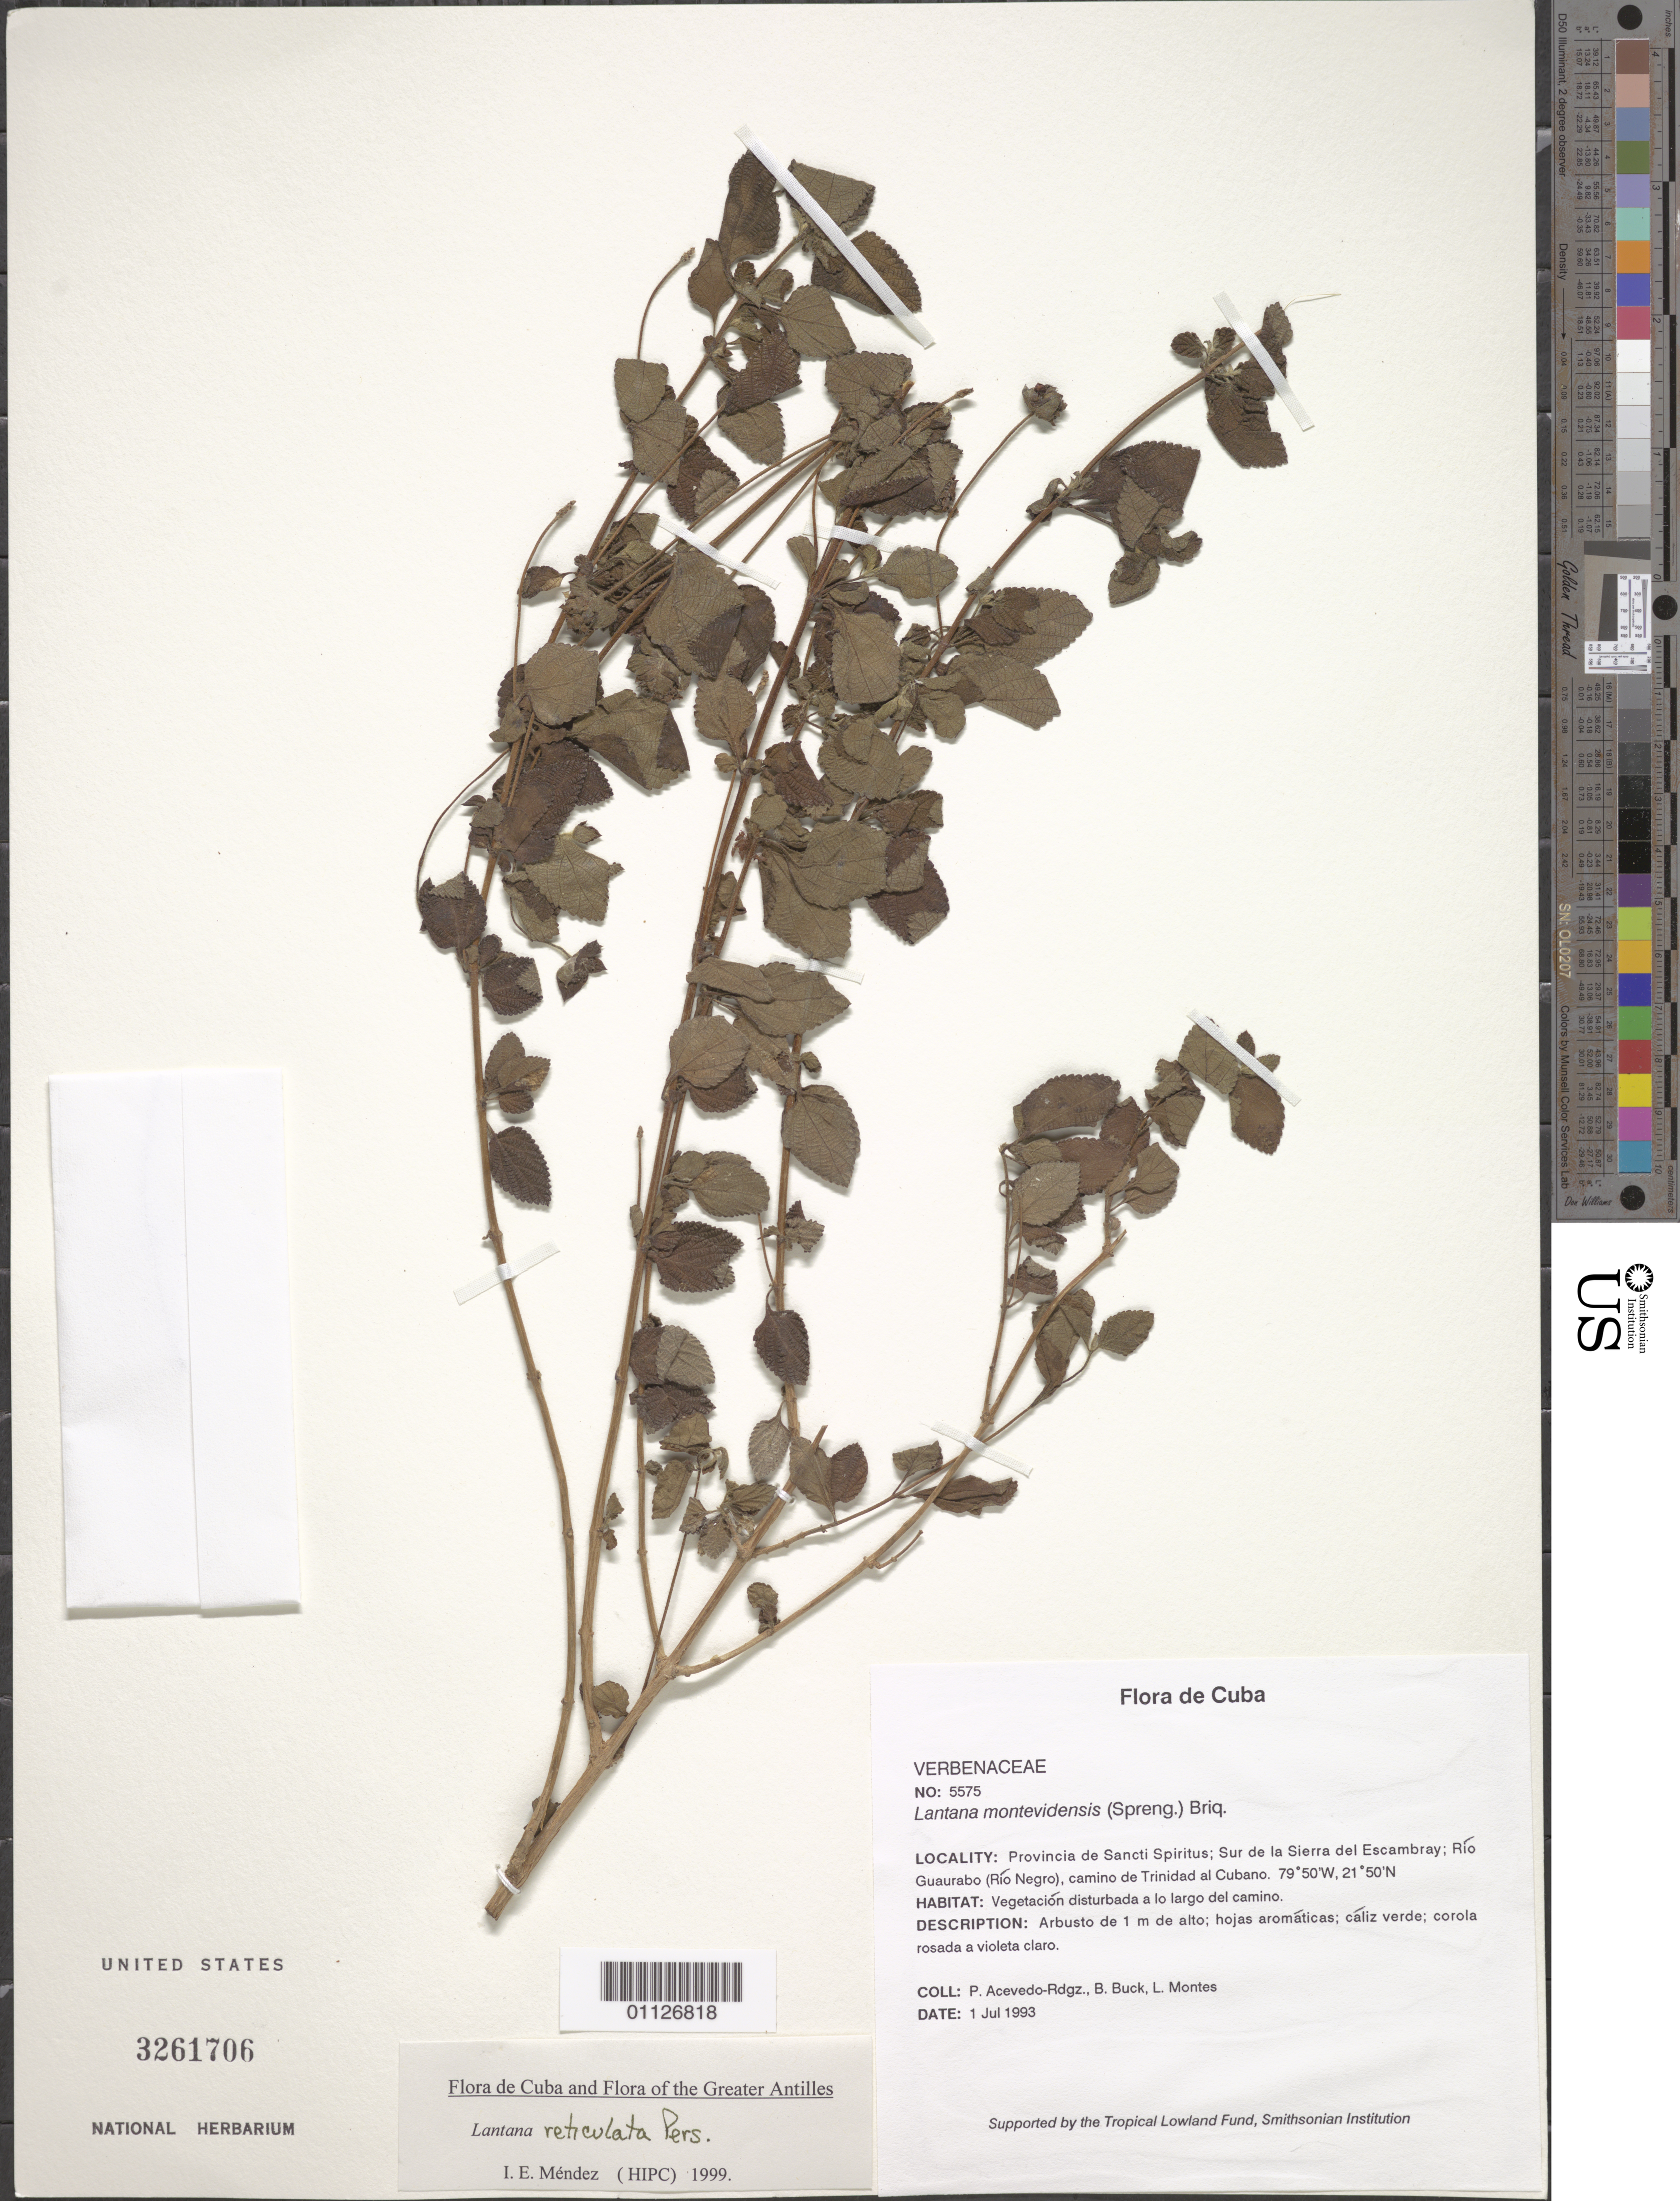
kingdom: Plantae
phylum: Tracheophyta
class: Magnoliopsida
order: Lamiales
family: Verbenaceae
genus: Lantana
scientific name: Lantana reticulata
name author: Pers.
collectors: P. Acevedo-Rodr.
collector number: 5575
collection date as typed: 01 Jul 1993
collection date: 1993-07-01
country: Cuba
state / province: Sancti Spiritus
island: Cuba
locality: Sur de la Sierra del Escambray, Río Guaurabo (Río Negro), camino de Trinida al Cubano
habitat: vegetación disturbada a lo largo del camino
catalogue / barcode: US 3261706